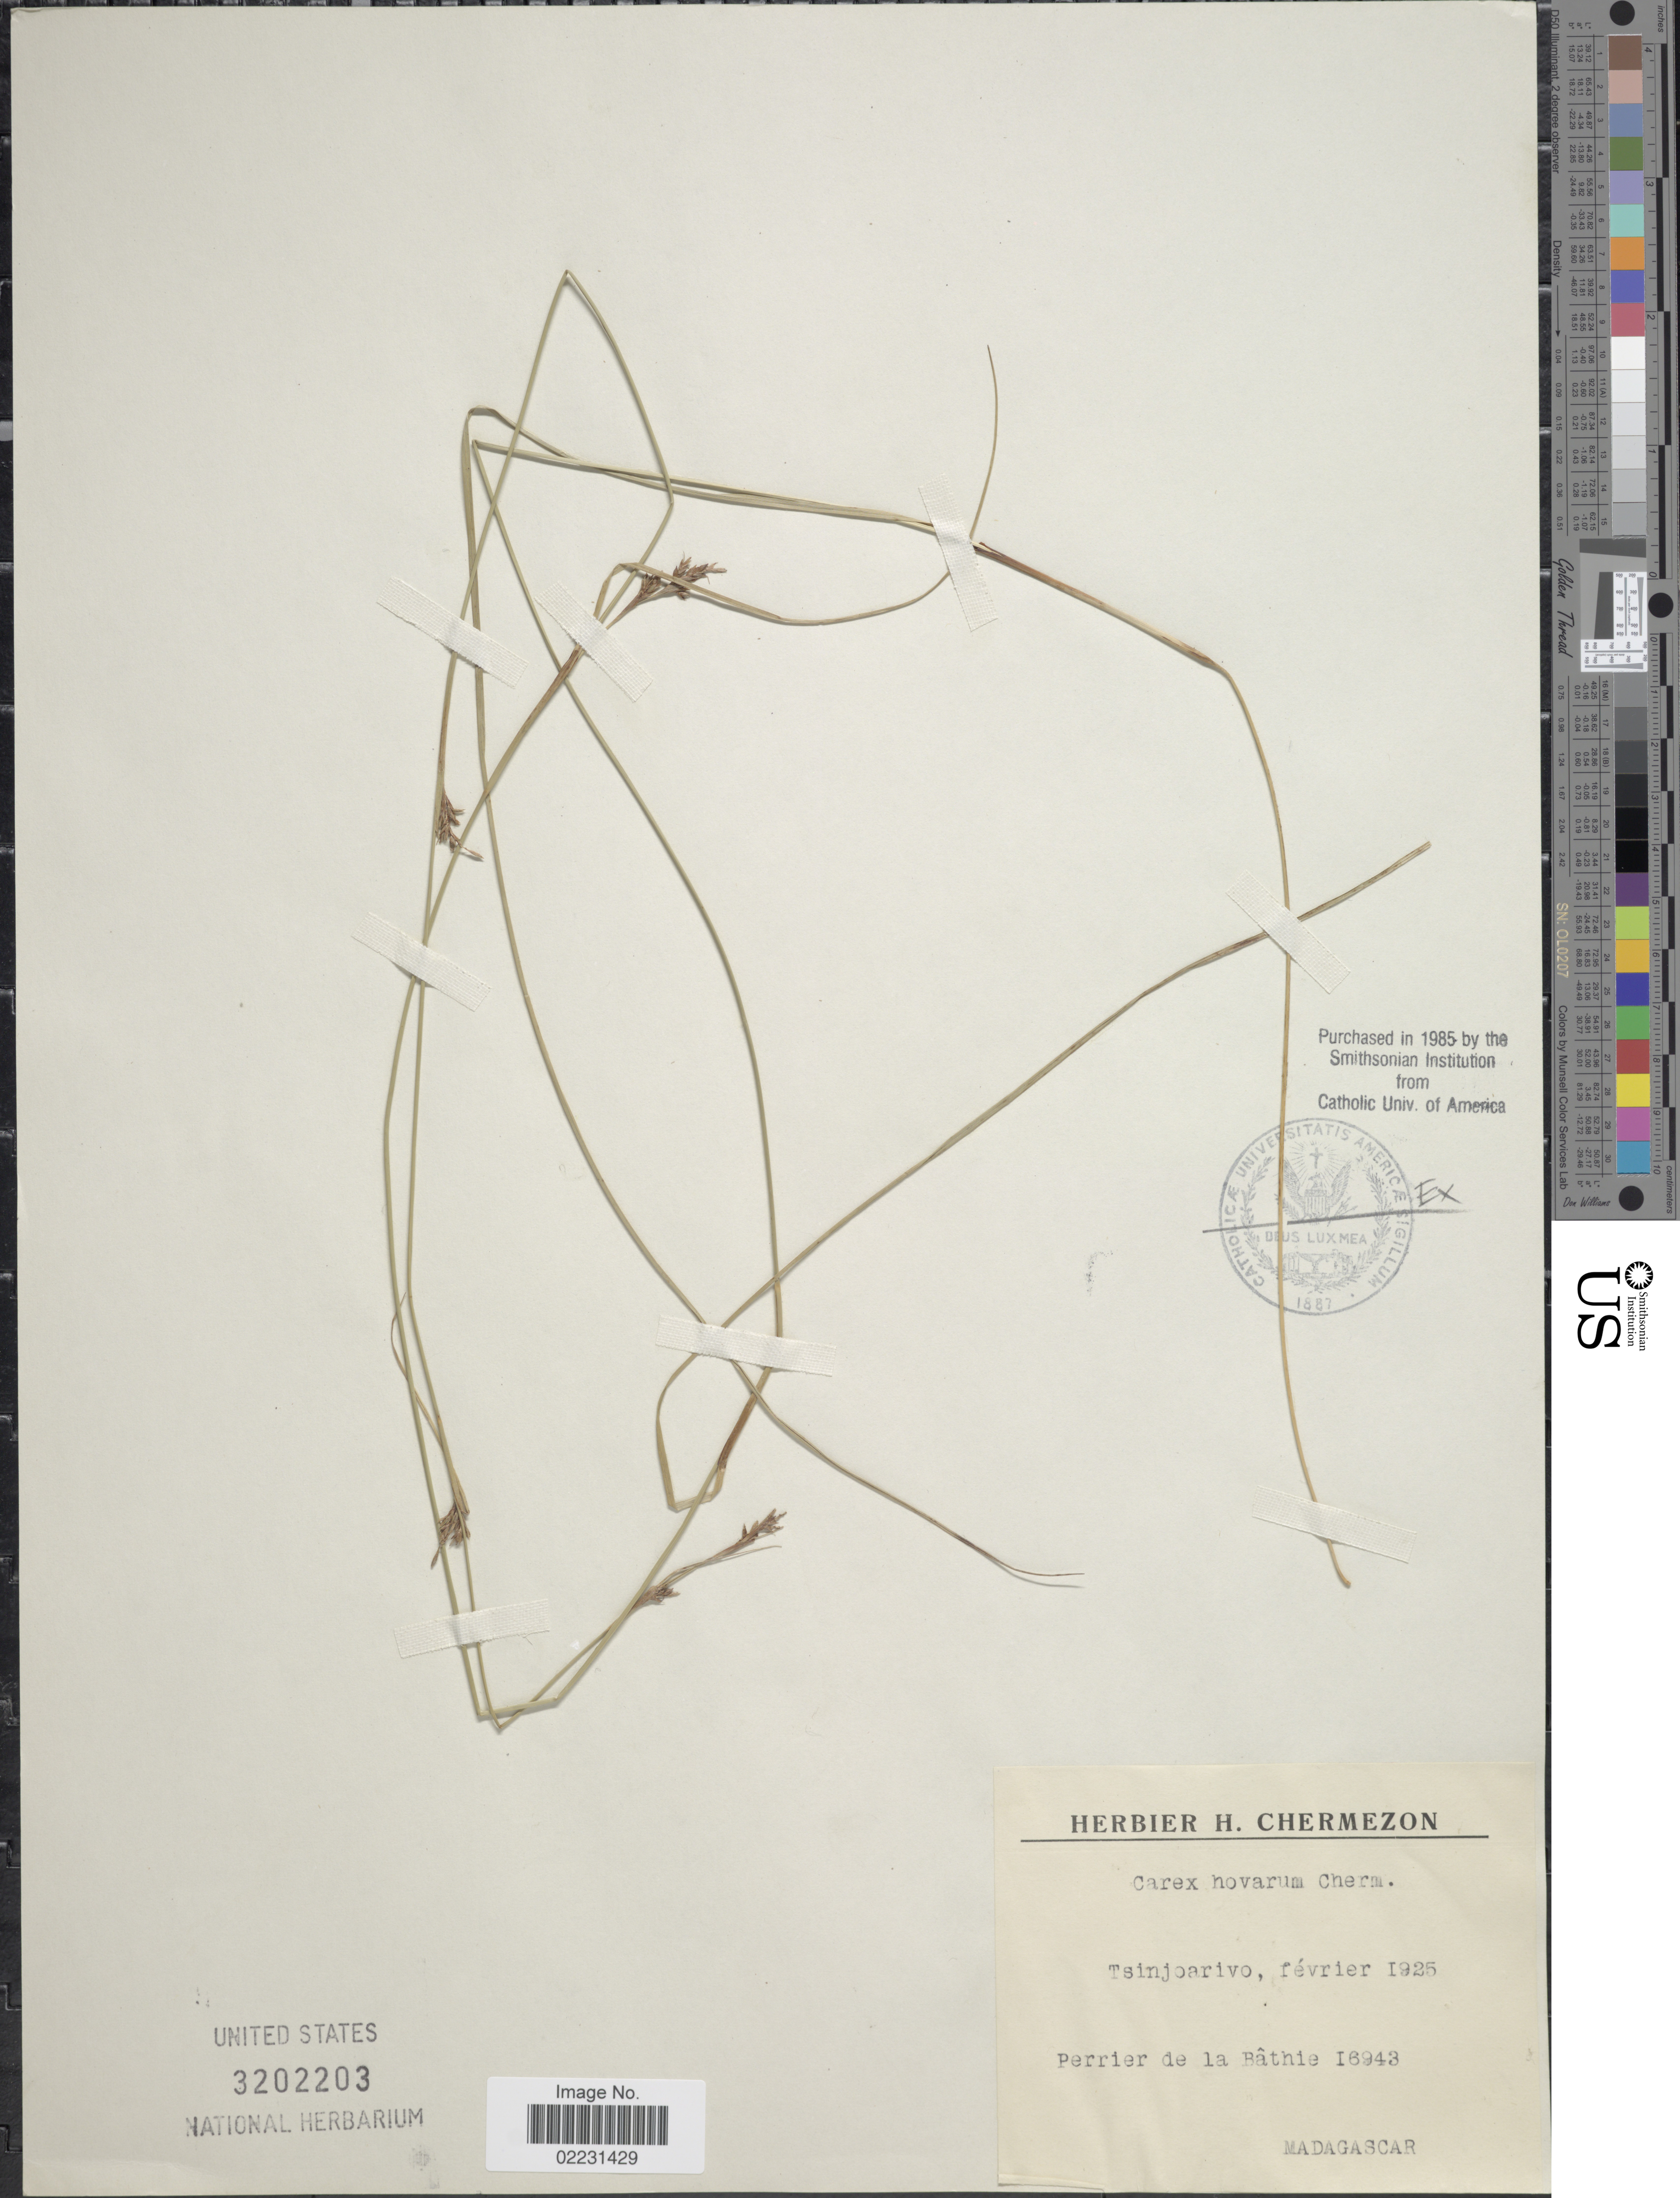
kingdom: Plantae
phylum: Tracheophyta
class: Liliopsida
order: Poales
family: Cyperaceae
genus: Carex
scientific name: Carex hovarum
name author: Cherm.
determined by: Strong, Mark T., (BOT), Smithsonian Institution - National Museum of Natural History (UNITED STATES)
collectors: Perrier de la Bâthie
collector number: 16943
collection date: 1925-02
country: Madagascar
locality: Tsinjoarivo.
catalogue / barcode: US 3202203